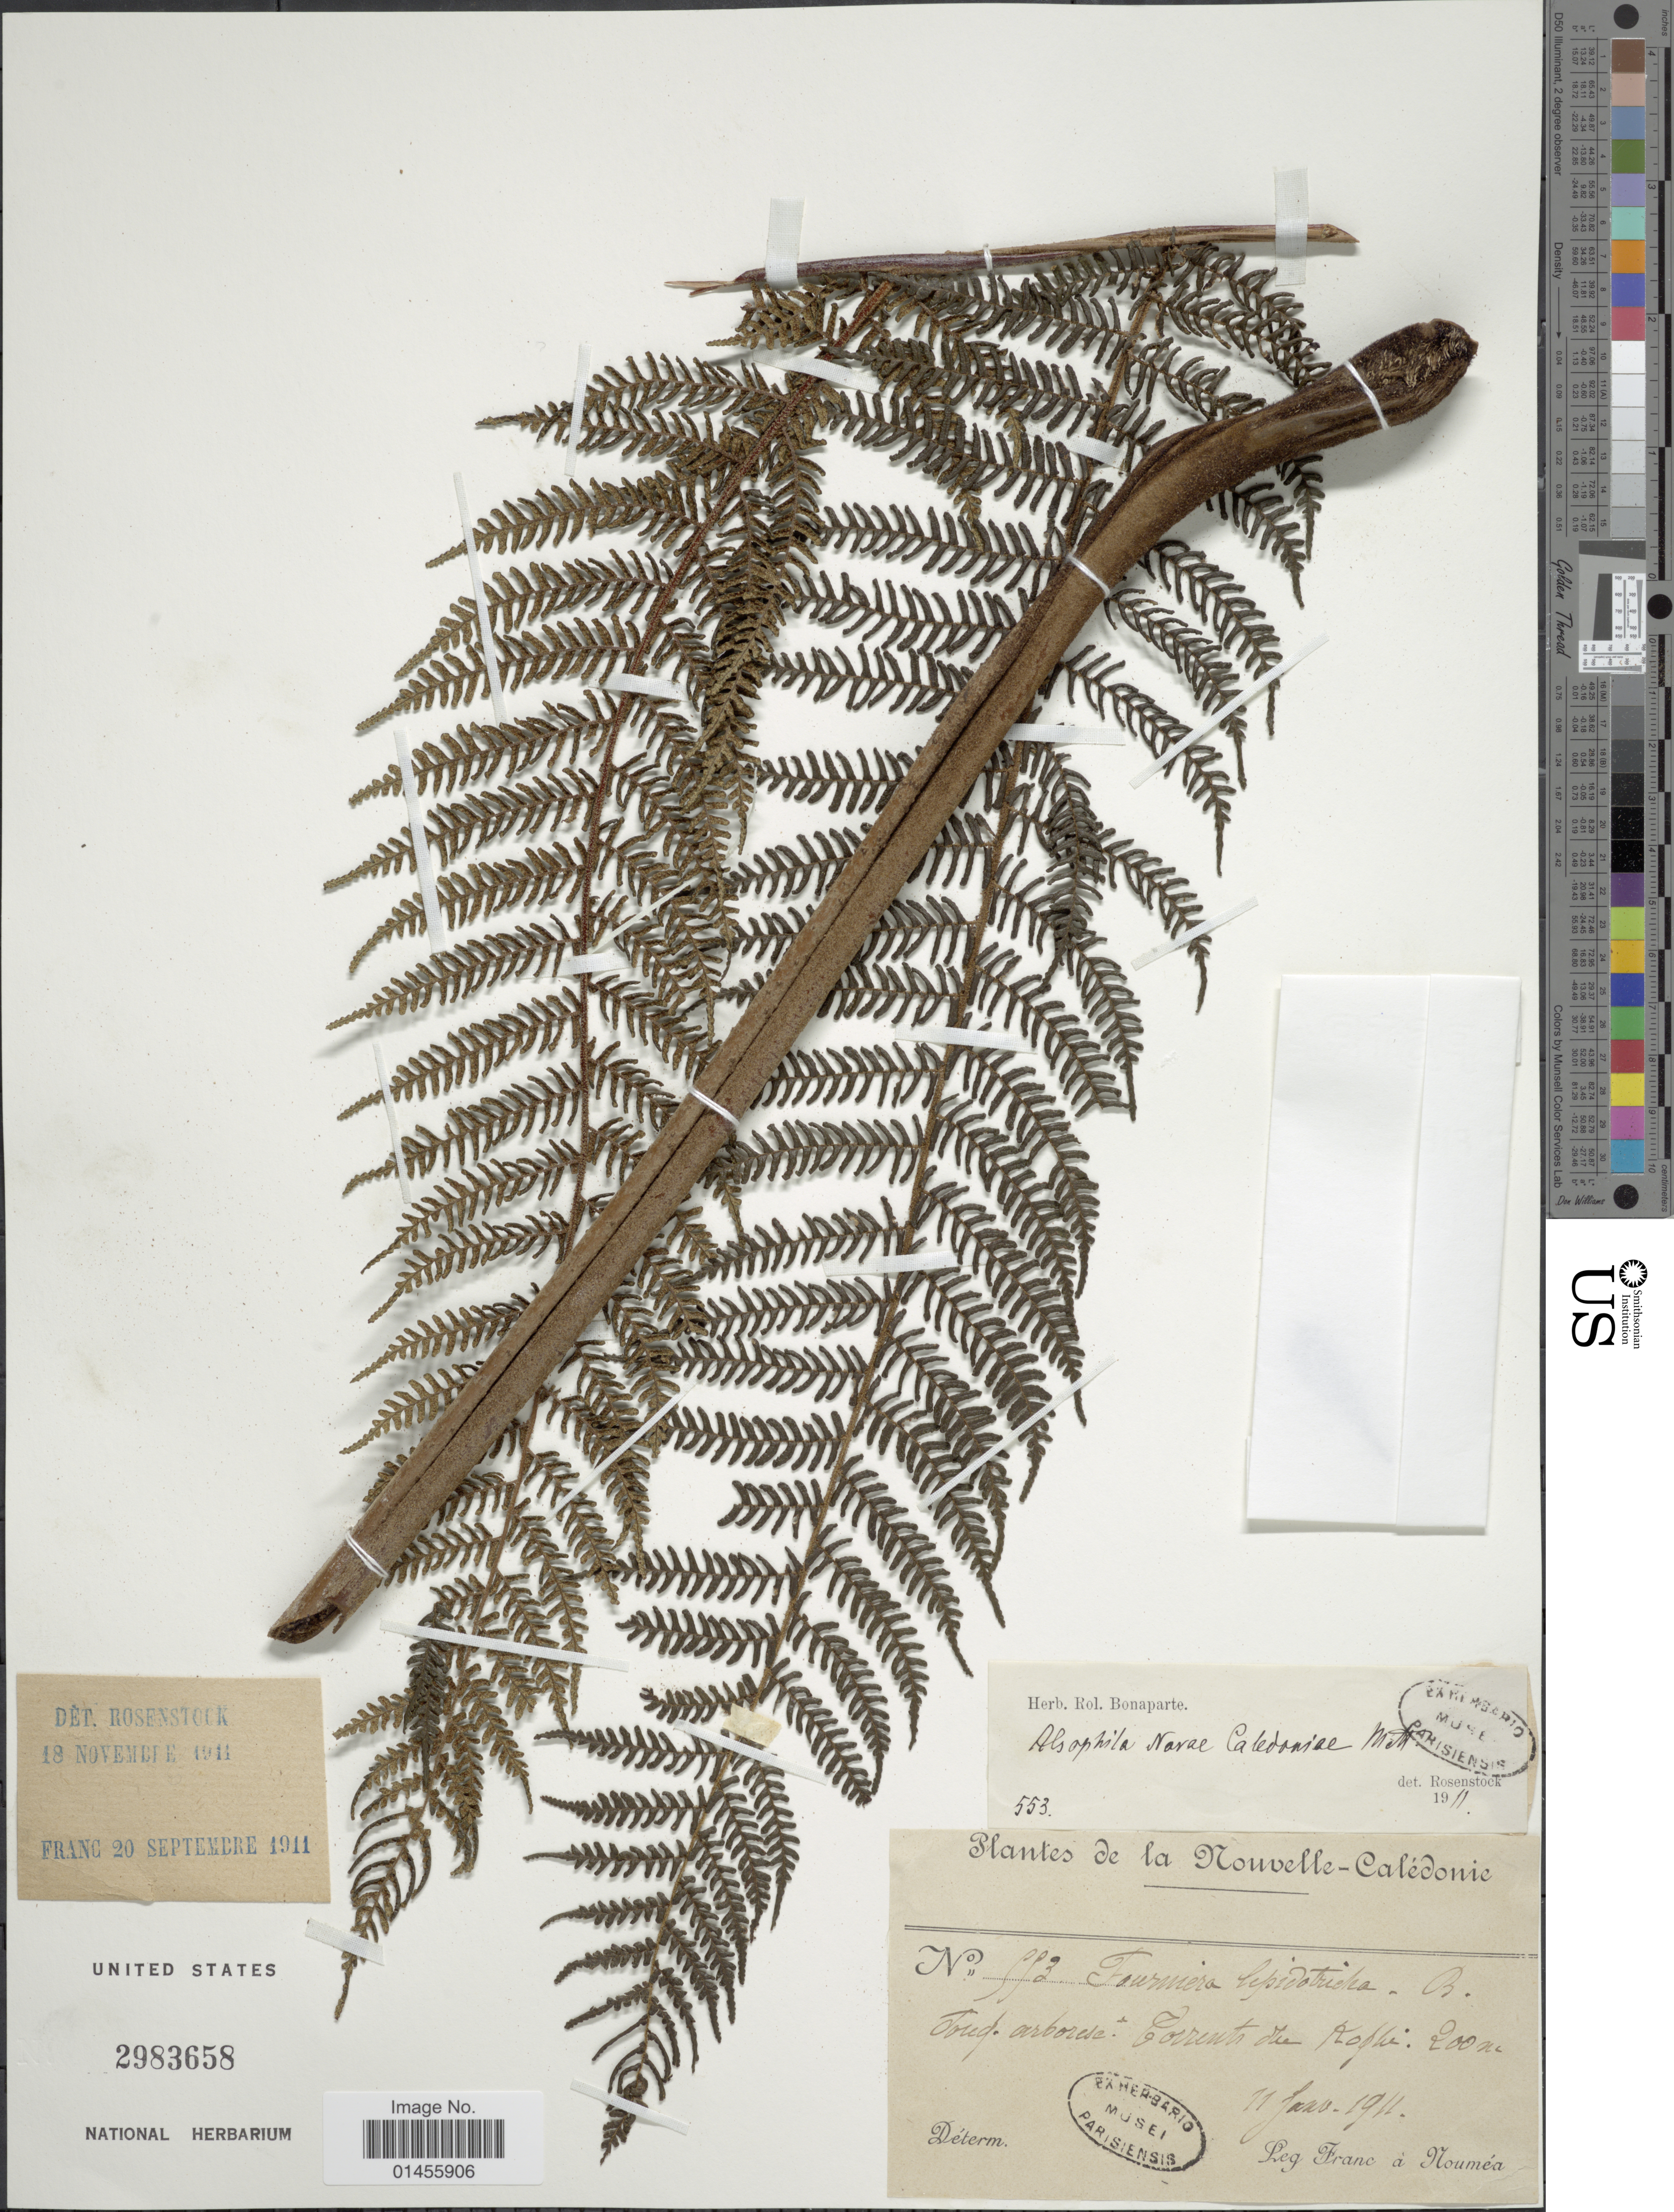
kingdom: Plantae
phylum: Tracheophyta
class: Polypodiopsida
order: Cyatheales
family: Cyatheaceae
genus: Alsophila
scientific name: Alsophila novae-caledoniae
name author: Mett.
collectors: Franc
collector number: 553*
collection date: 1911-01-11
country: New Caledonia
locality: Torrents du Koghis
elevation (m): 200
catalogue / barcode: US 2983658